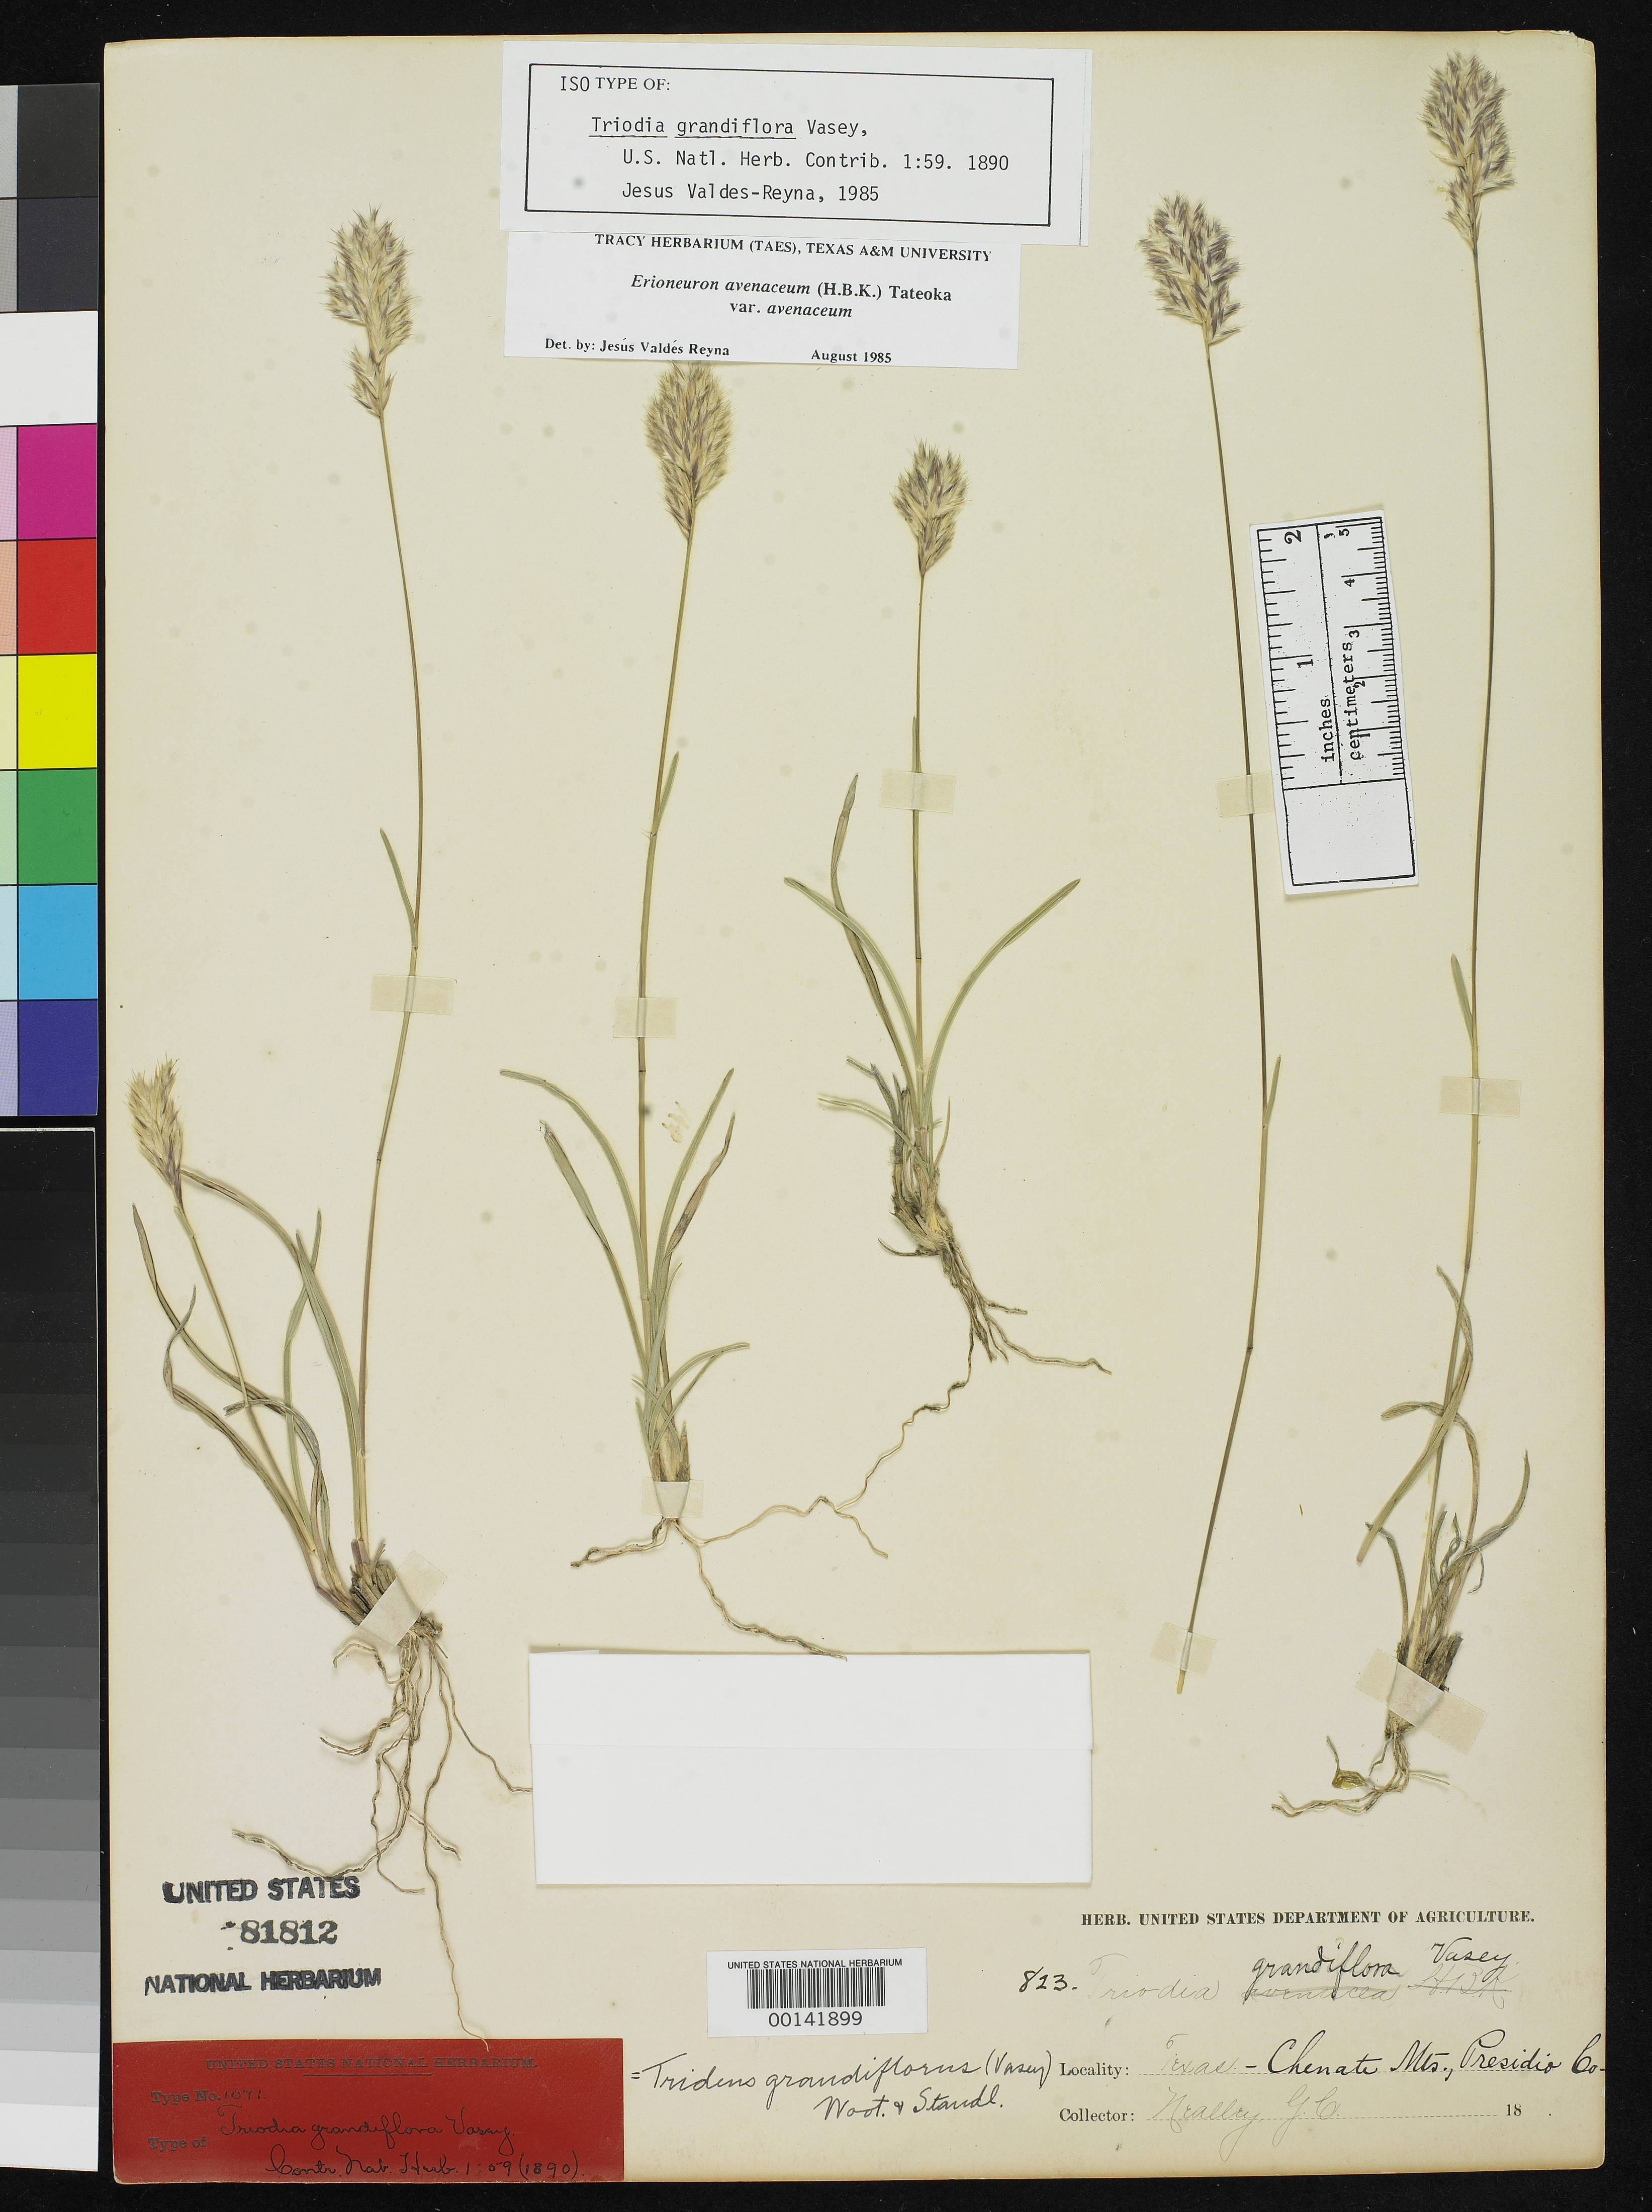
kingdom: Plantae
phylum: Tracheophyta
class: Liliopsida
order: Poales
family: Poaceae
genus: Triodia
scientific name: Triodia grandiflora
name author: Vasey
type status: Lectotype; Syntype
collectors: G. C. Nealley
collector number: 823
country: United States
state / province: Texas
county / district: Presidio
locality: Chenate [Chinati] Mts., Presidio Co.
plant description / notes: Annotated as "isotype" by J. Valdes-Reyna (1985); one of several syntypes cited in protologue, annotated as "lectotype" by K. Mauz (unsigned, undated).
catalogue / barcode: US 81812